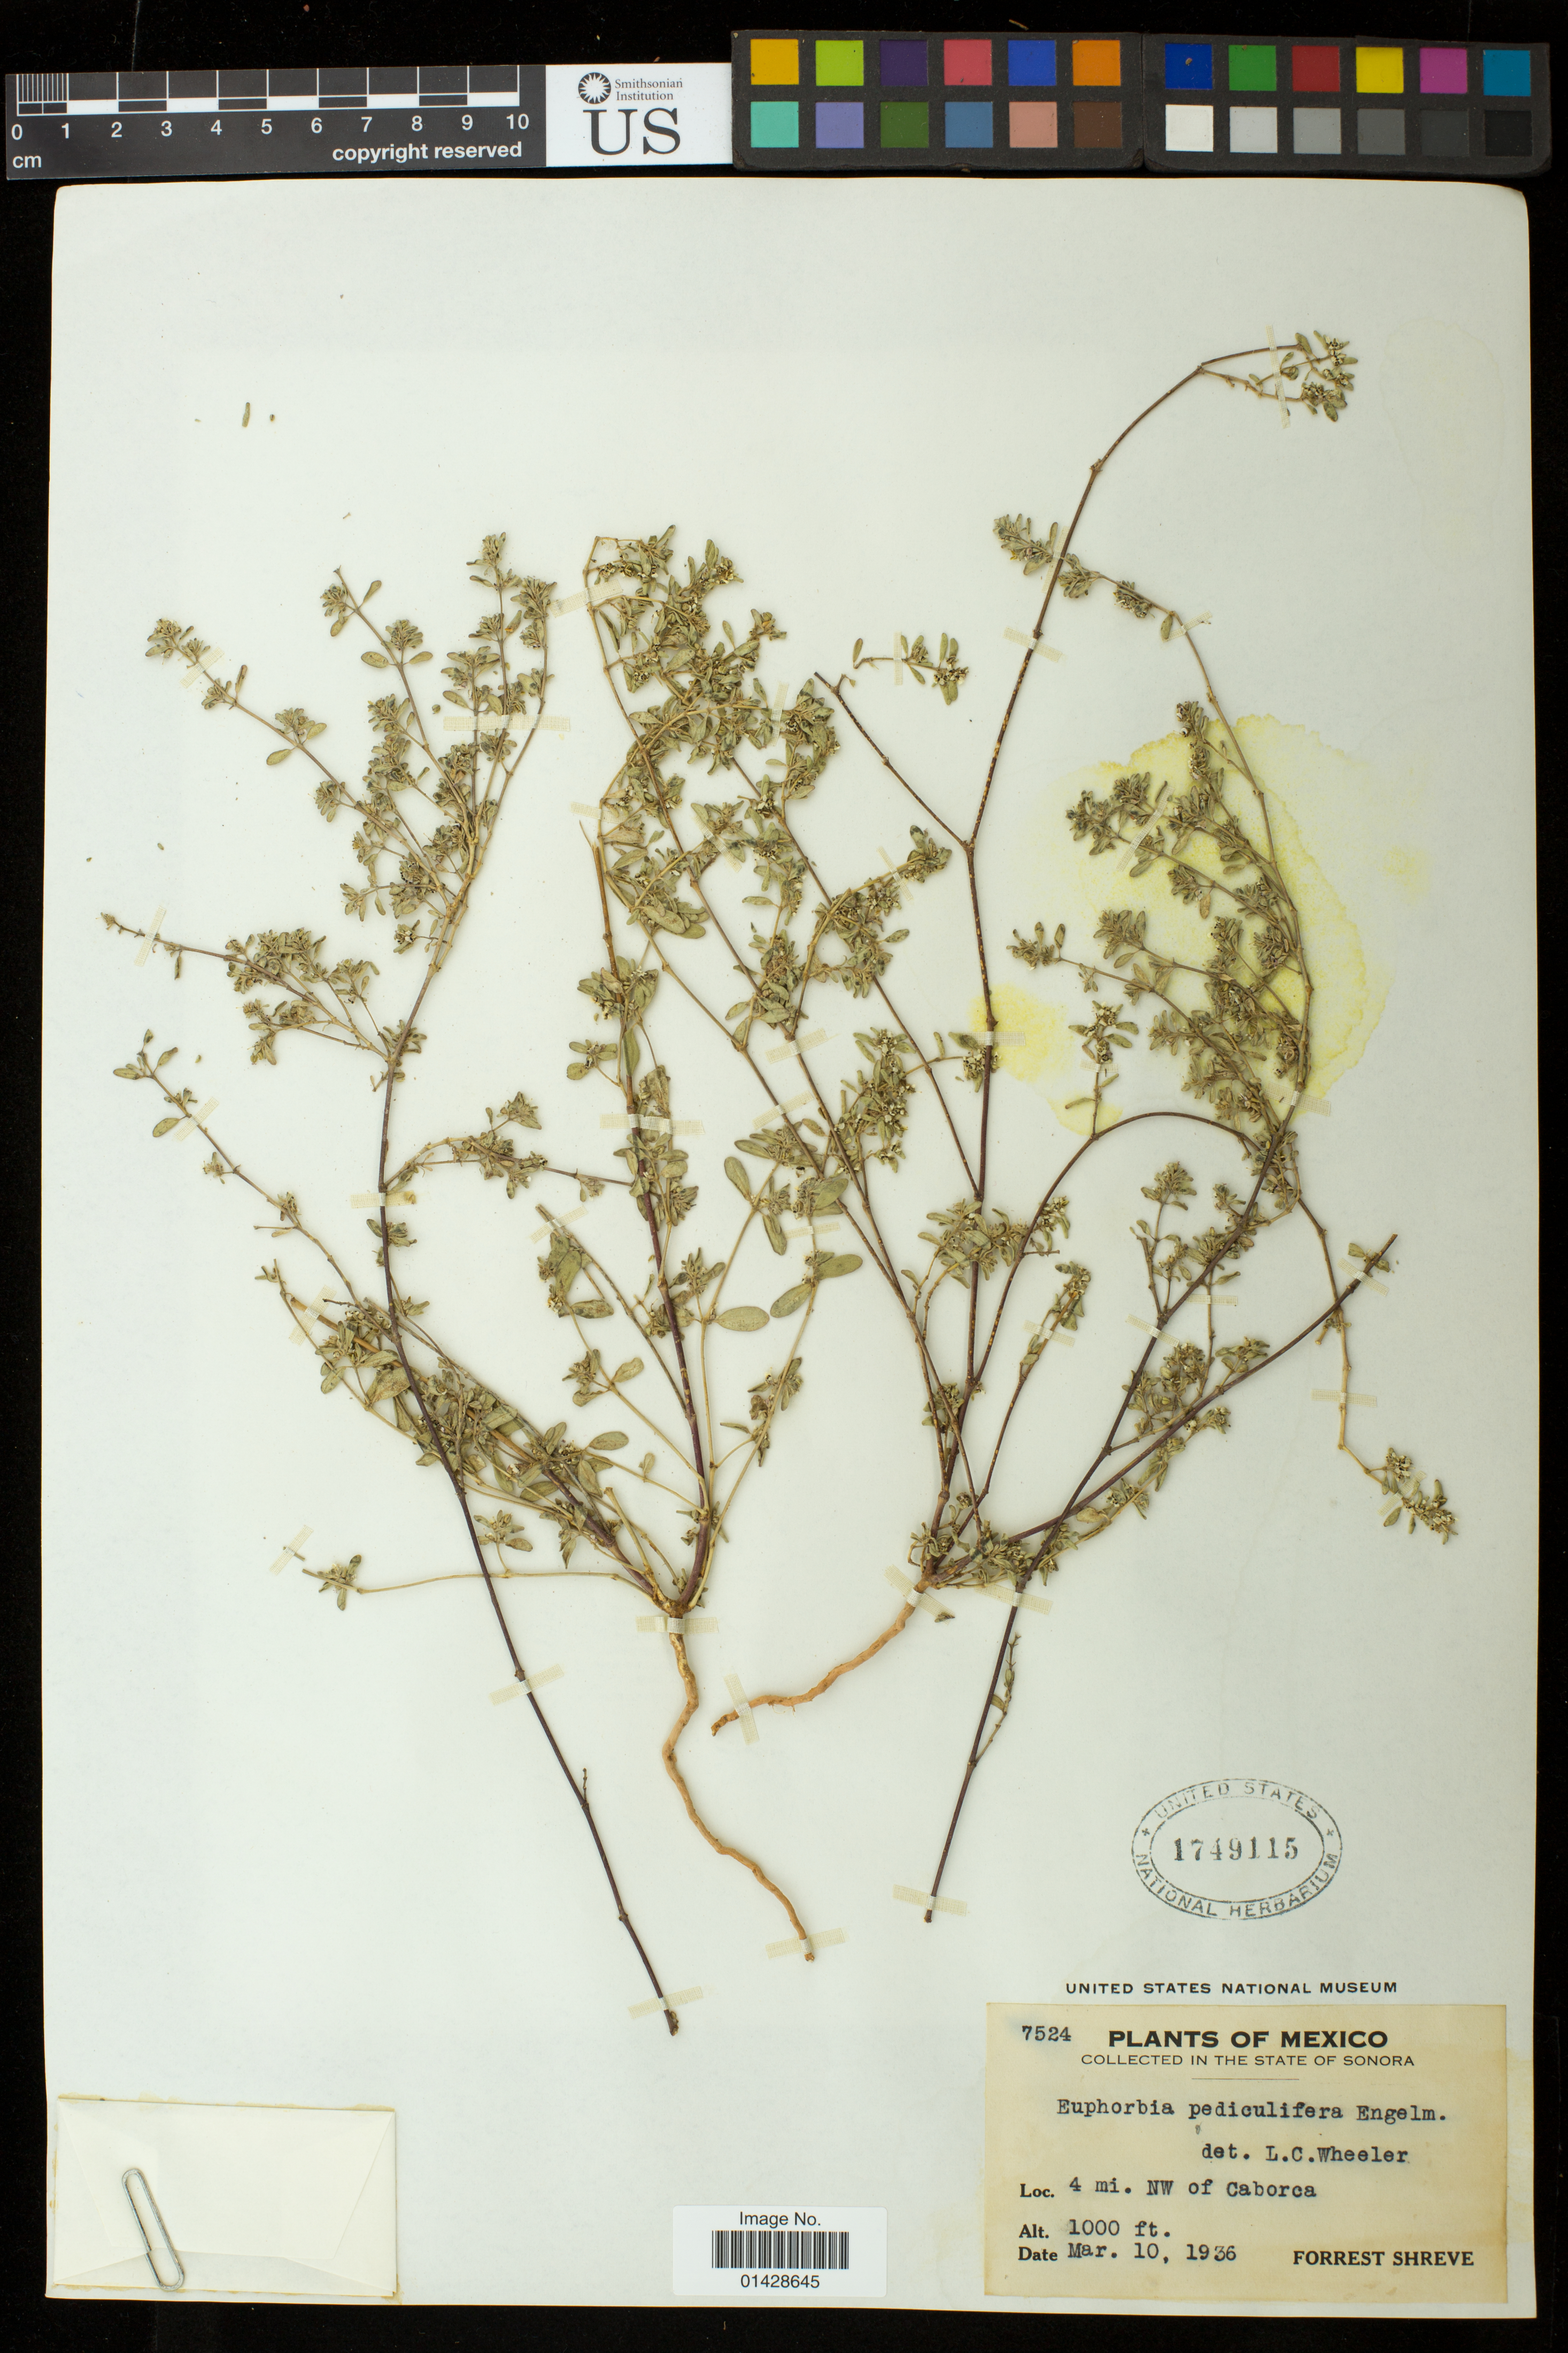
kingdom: Plantae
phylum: Tracheophyta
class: Magnoliopsida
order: Malpighiales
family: Euphorbiaceae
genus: Euphorbia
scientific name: Euphorbia pediculifera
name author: Engelm.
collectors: F. Shreve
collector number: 7524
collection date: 1936-03-10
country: Mexico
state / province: Sonora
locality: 4 mi. NW of Caborca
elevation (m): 305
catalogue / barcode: US 1749115